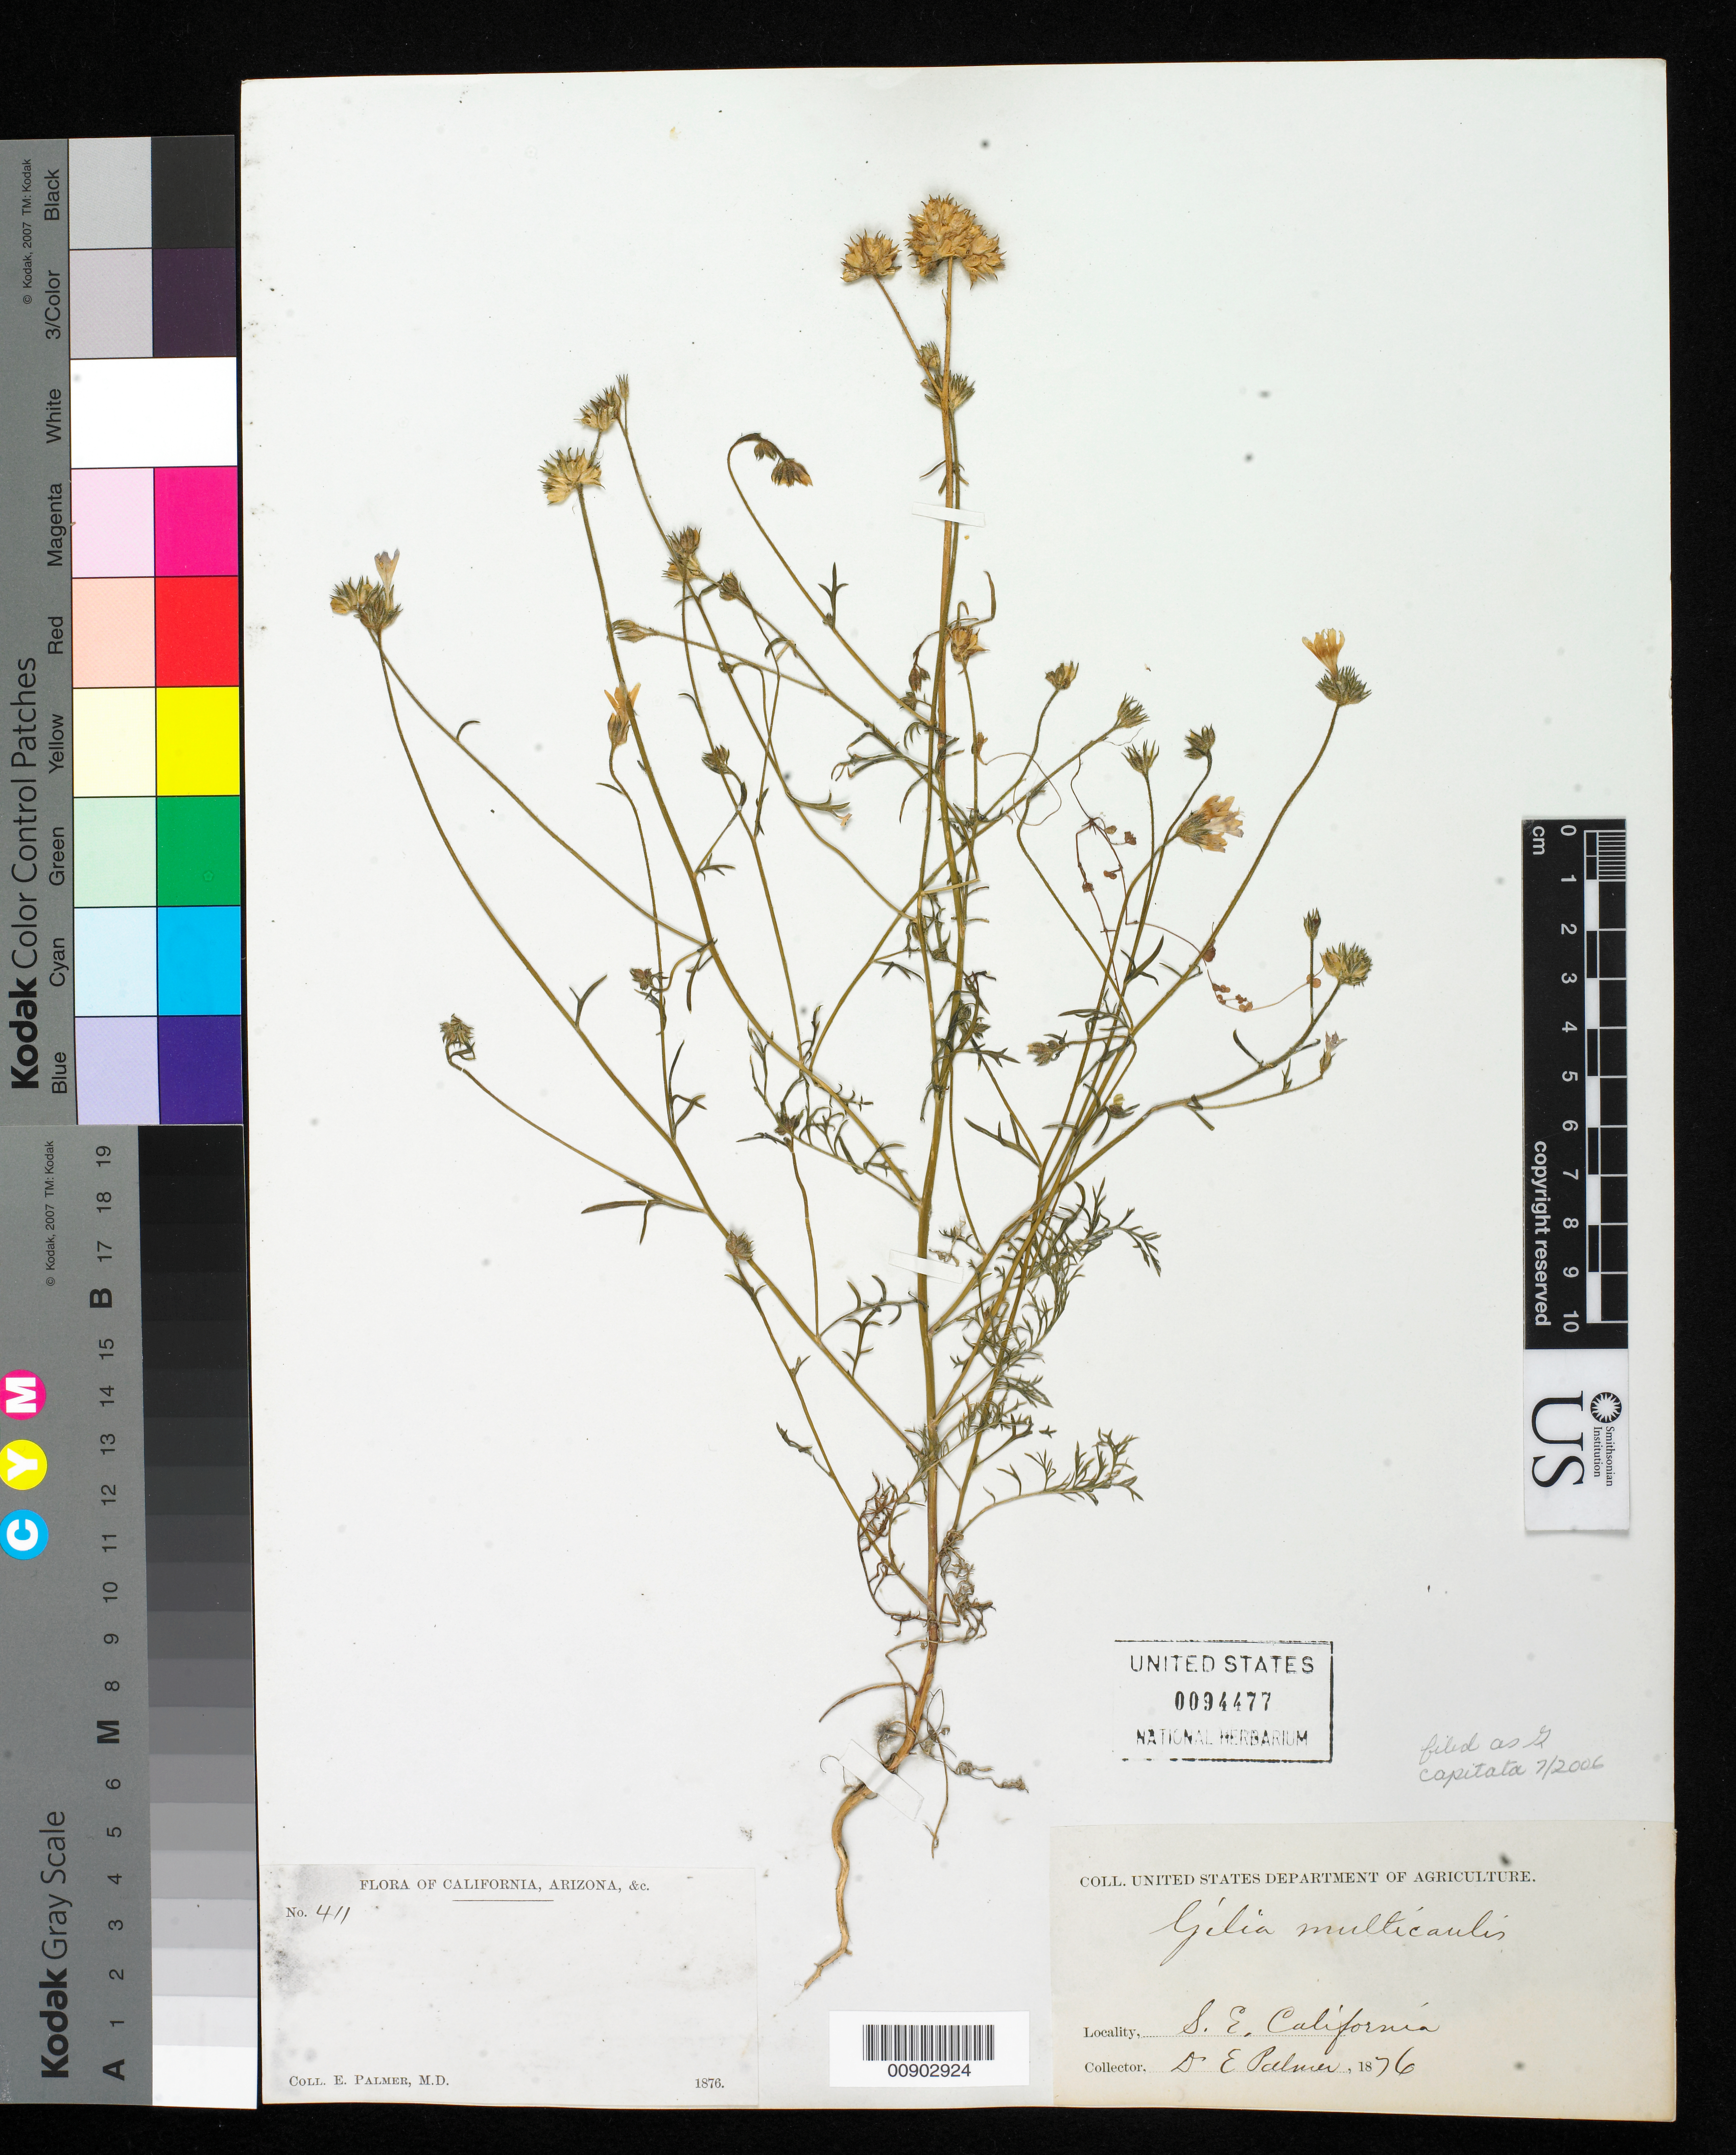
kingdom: Plantae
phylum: Tracheophyta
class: Magnoliopsida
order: Ericales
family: Polemoniaceae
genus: Gilia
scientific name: Gilia capitata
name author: Sims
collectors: E. Palmer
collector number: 411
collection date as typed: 1876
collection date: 1876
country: United States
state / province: California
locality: SE California.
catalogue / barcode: US 94477